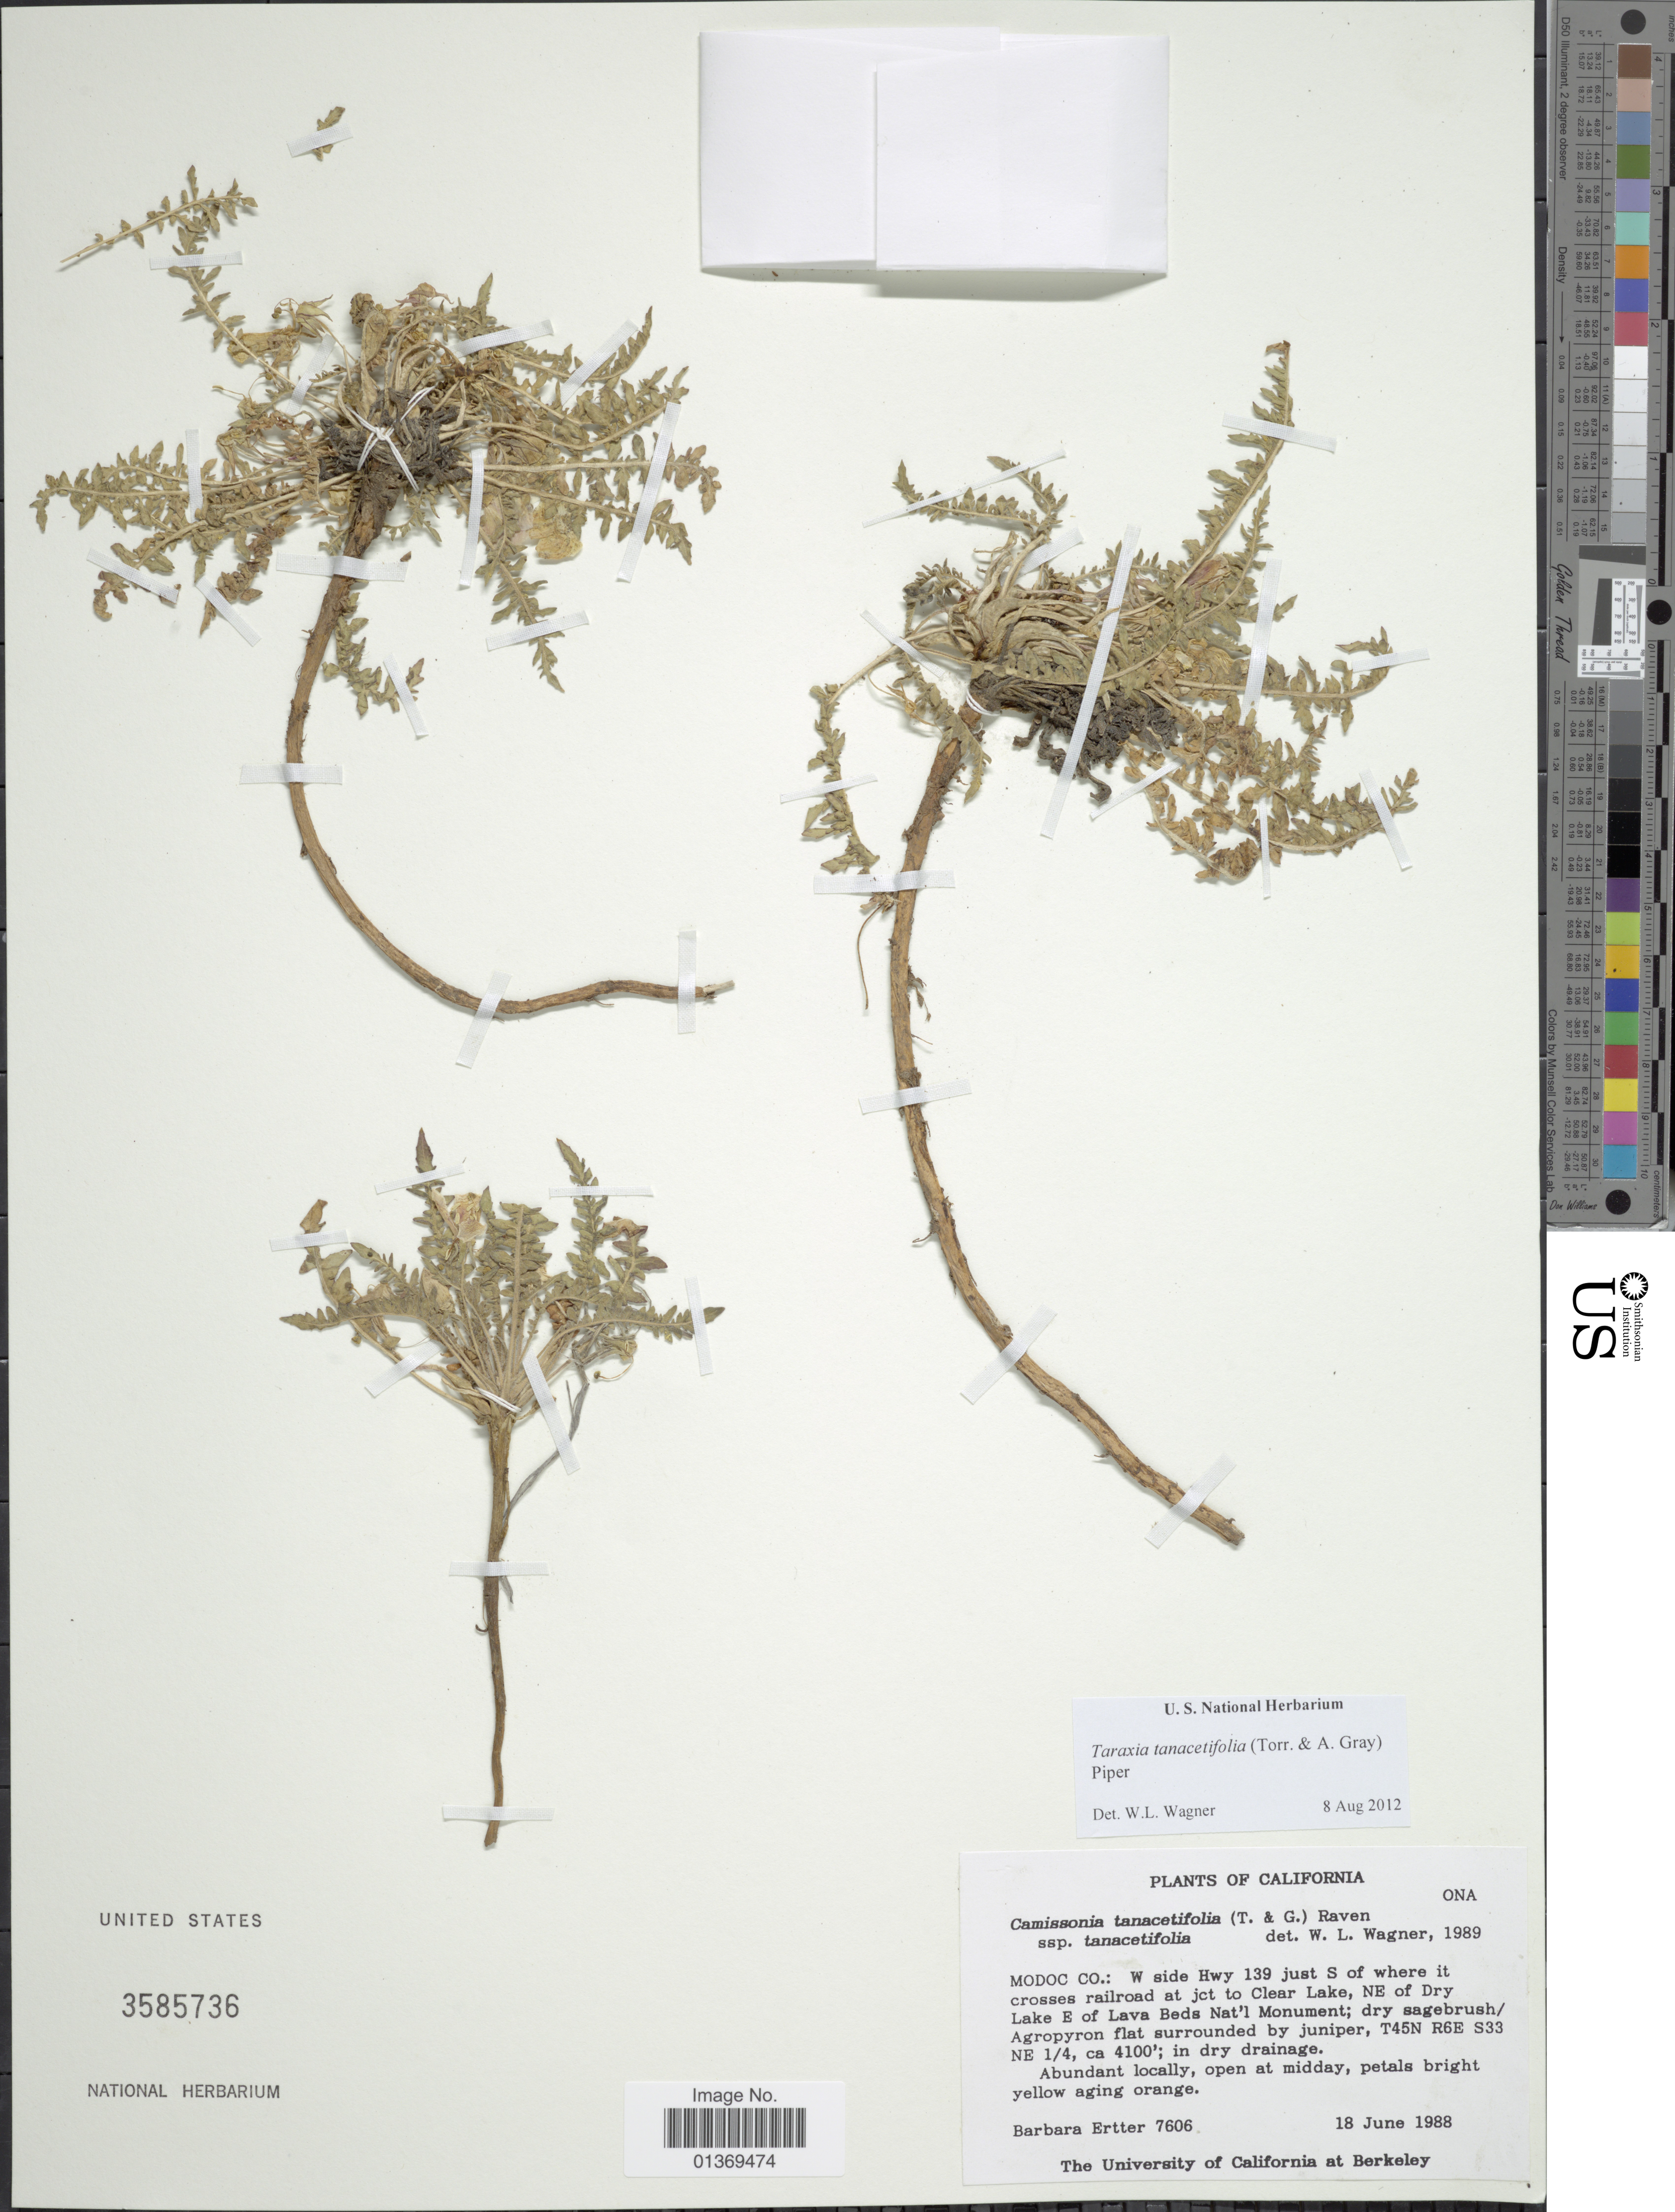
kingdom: Plantae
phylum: Tracheophyta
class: Magnoliopsida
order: Myrtales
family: Onagraceae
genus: Taraxia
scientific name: Taraxia tanacetifolia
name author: (Torr. & A. Gray) Piper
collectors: B. Ertter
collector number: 7606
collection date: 1988-06-18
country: United States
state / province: California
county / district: Modoc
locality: Modoc Co.: W side Hwy 139 just S of where it crosses railroad at jct to Clear Lake, NE of Dry Lake E of Lava Beds Nat'l Monumentm T45N R6E S33 NE 1/4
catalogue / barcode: US 3585736